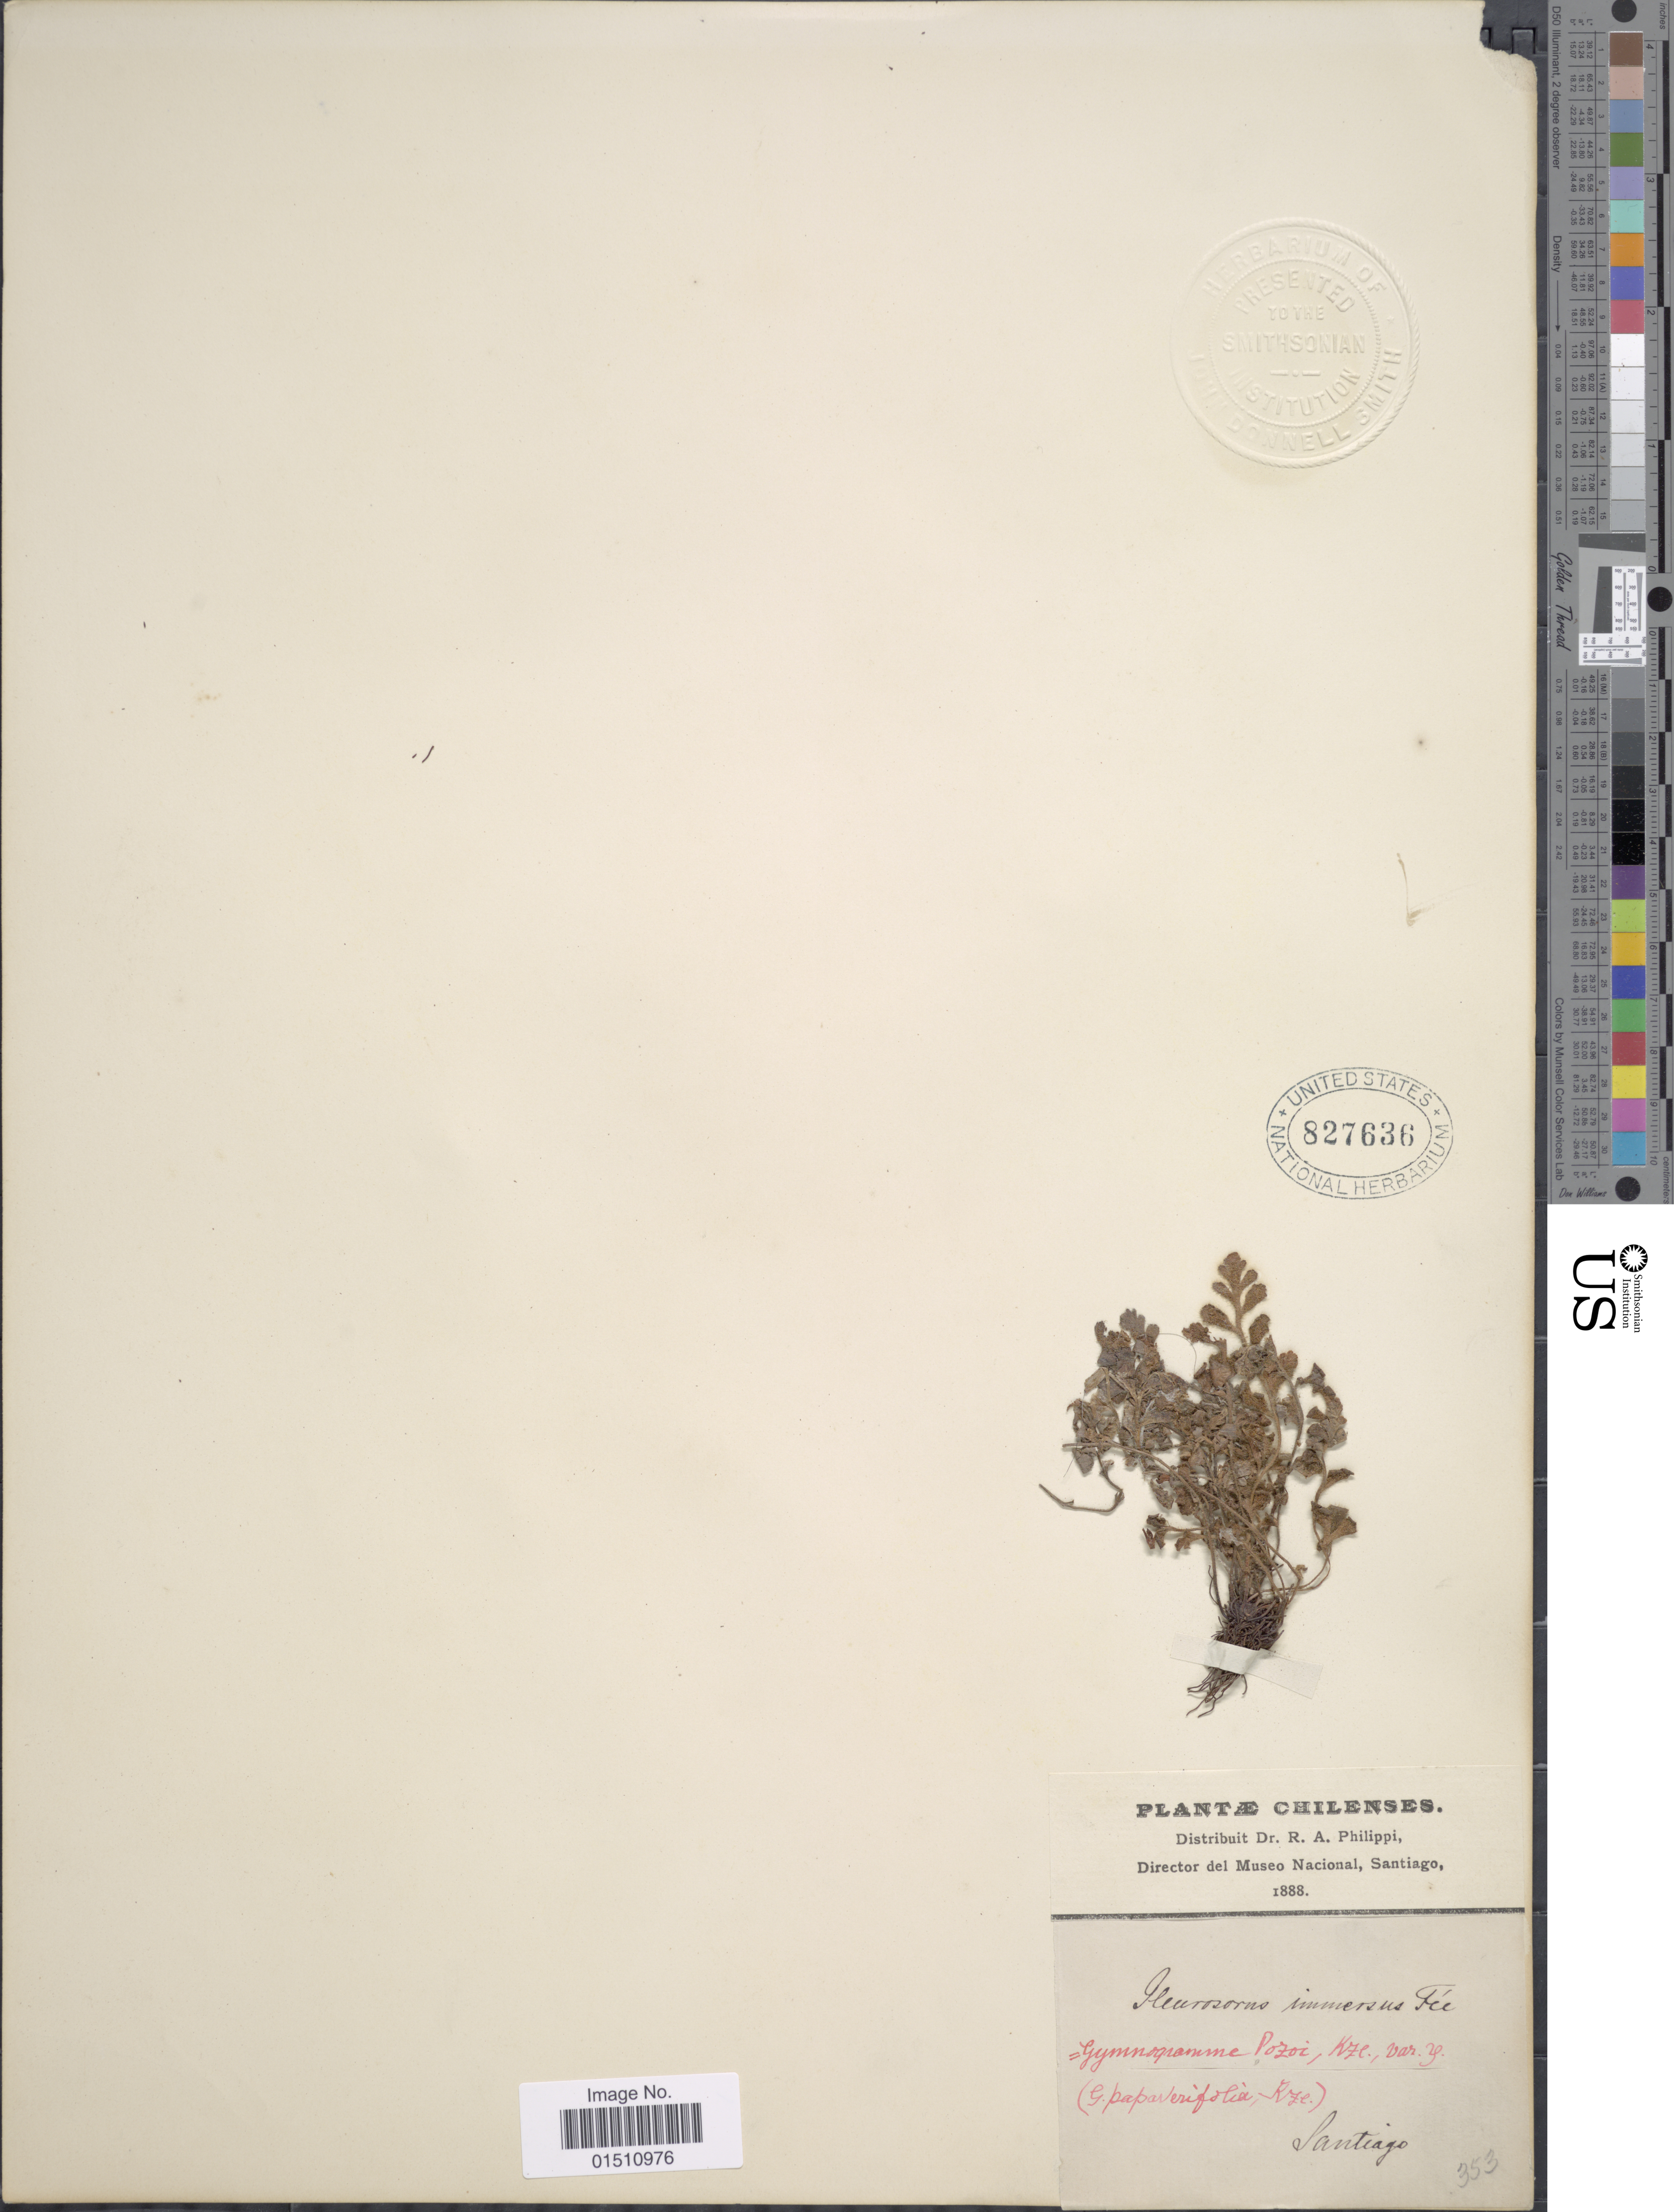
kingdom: Plantae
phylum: Tracheophyta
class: Polypodiopsida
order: Polypodiales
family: Aspleniaceae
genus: Asplenium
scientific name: Asplenium papaverifolius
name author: (Kuntze) Fée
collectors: R. A. Philippi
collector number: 353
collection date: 1888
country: Chile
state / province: Región Metropolitana (RM)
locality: Chilenses. Santiago.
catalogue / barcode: US 827636